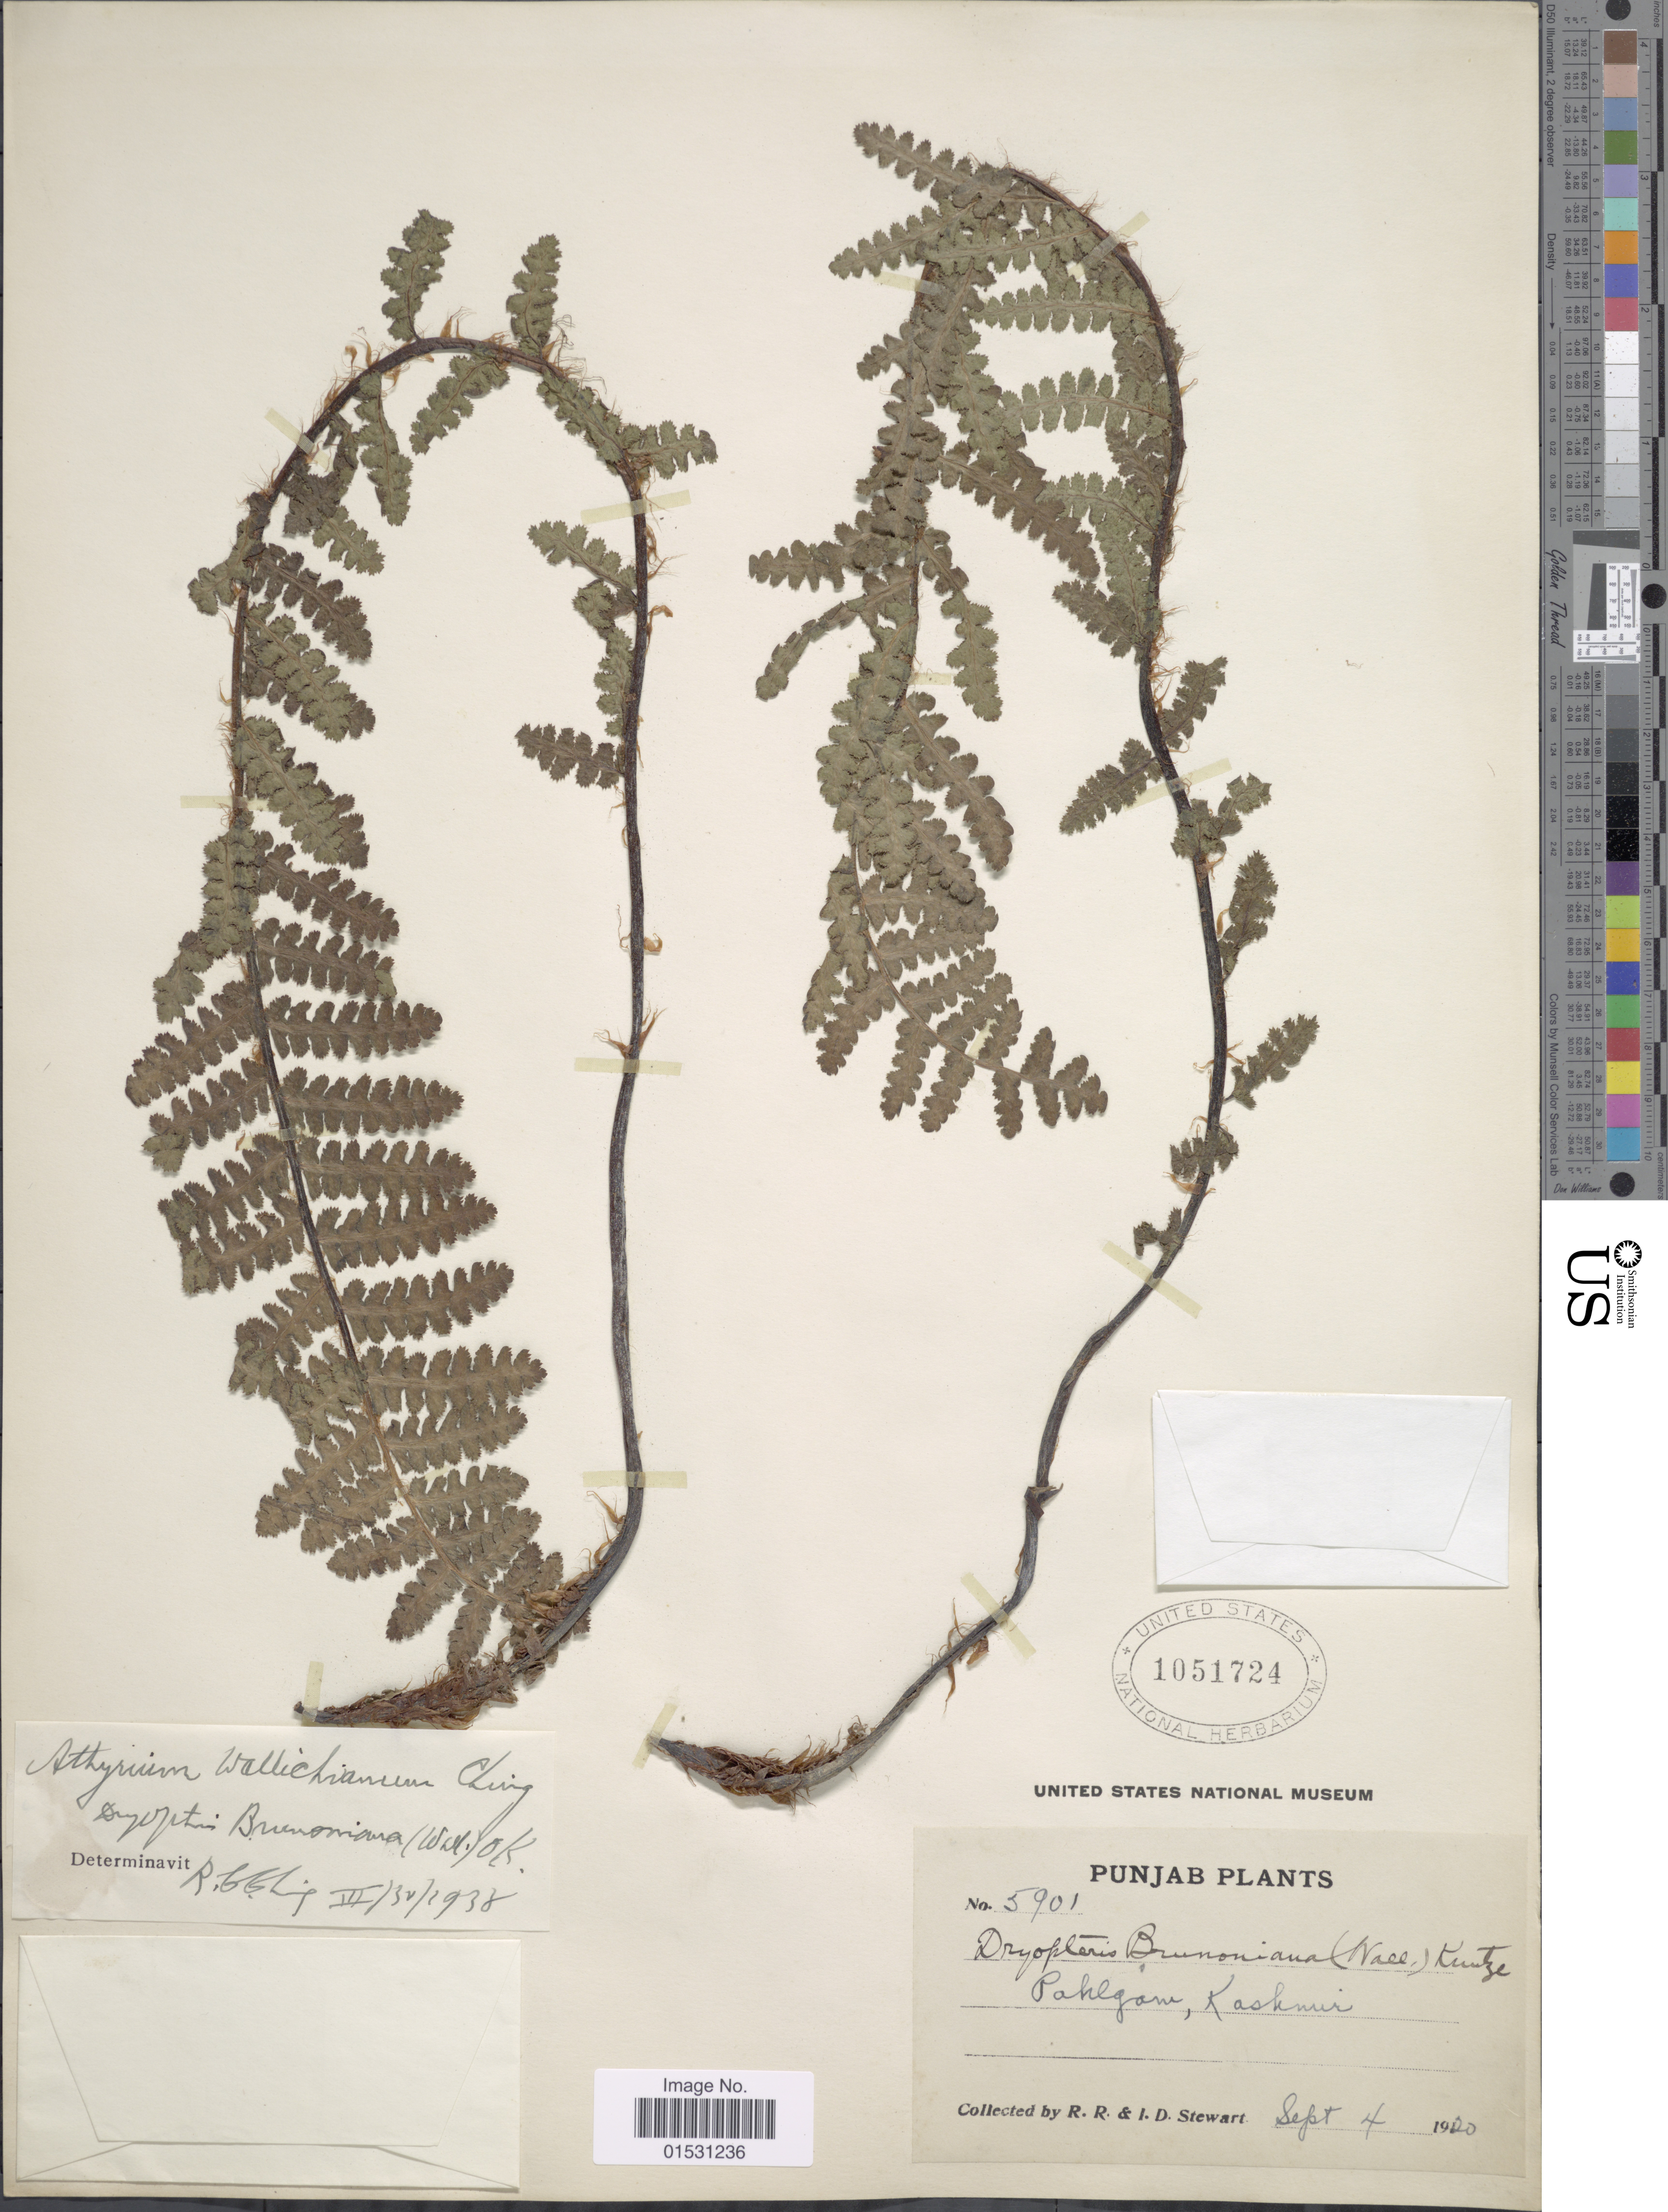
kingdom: Plantae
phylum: Tracheophyta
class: Polypodiopsida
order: Polypodiales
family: Athyriaceae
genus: Athyrium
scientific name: Athyrium wallickianum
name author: Ching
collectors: R. R. Stewart & I. Stewart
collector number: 5901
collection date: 1920-09-04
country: India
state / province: Punjab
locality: Pahlgam, Kashmir.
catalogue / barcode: US 1051724